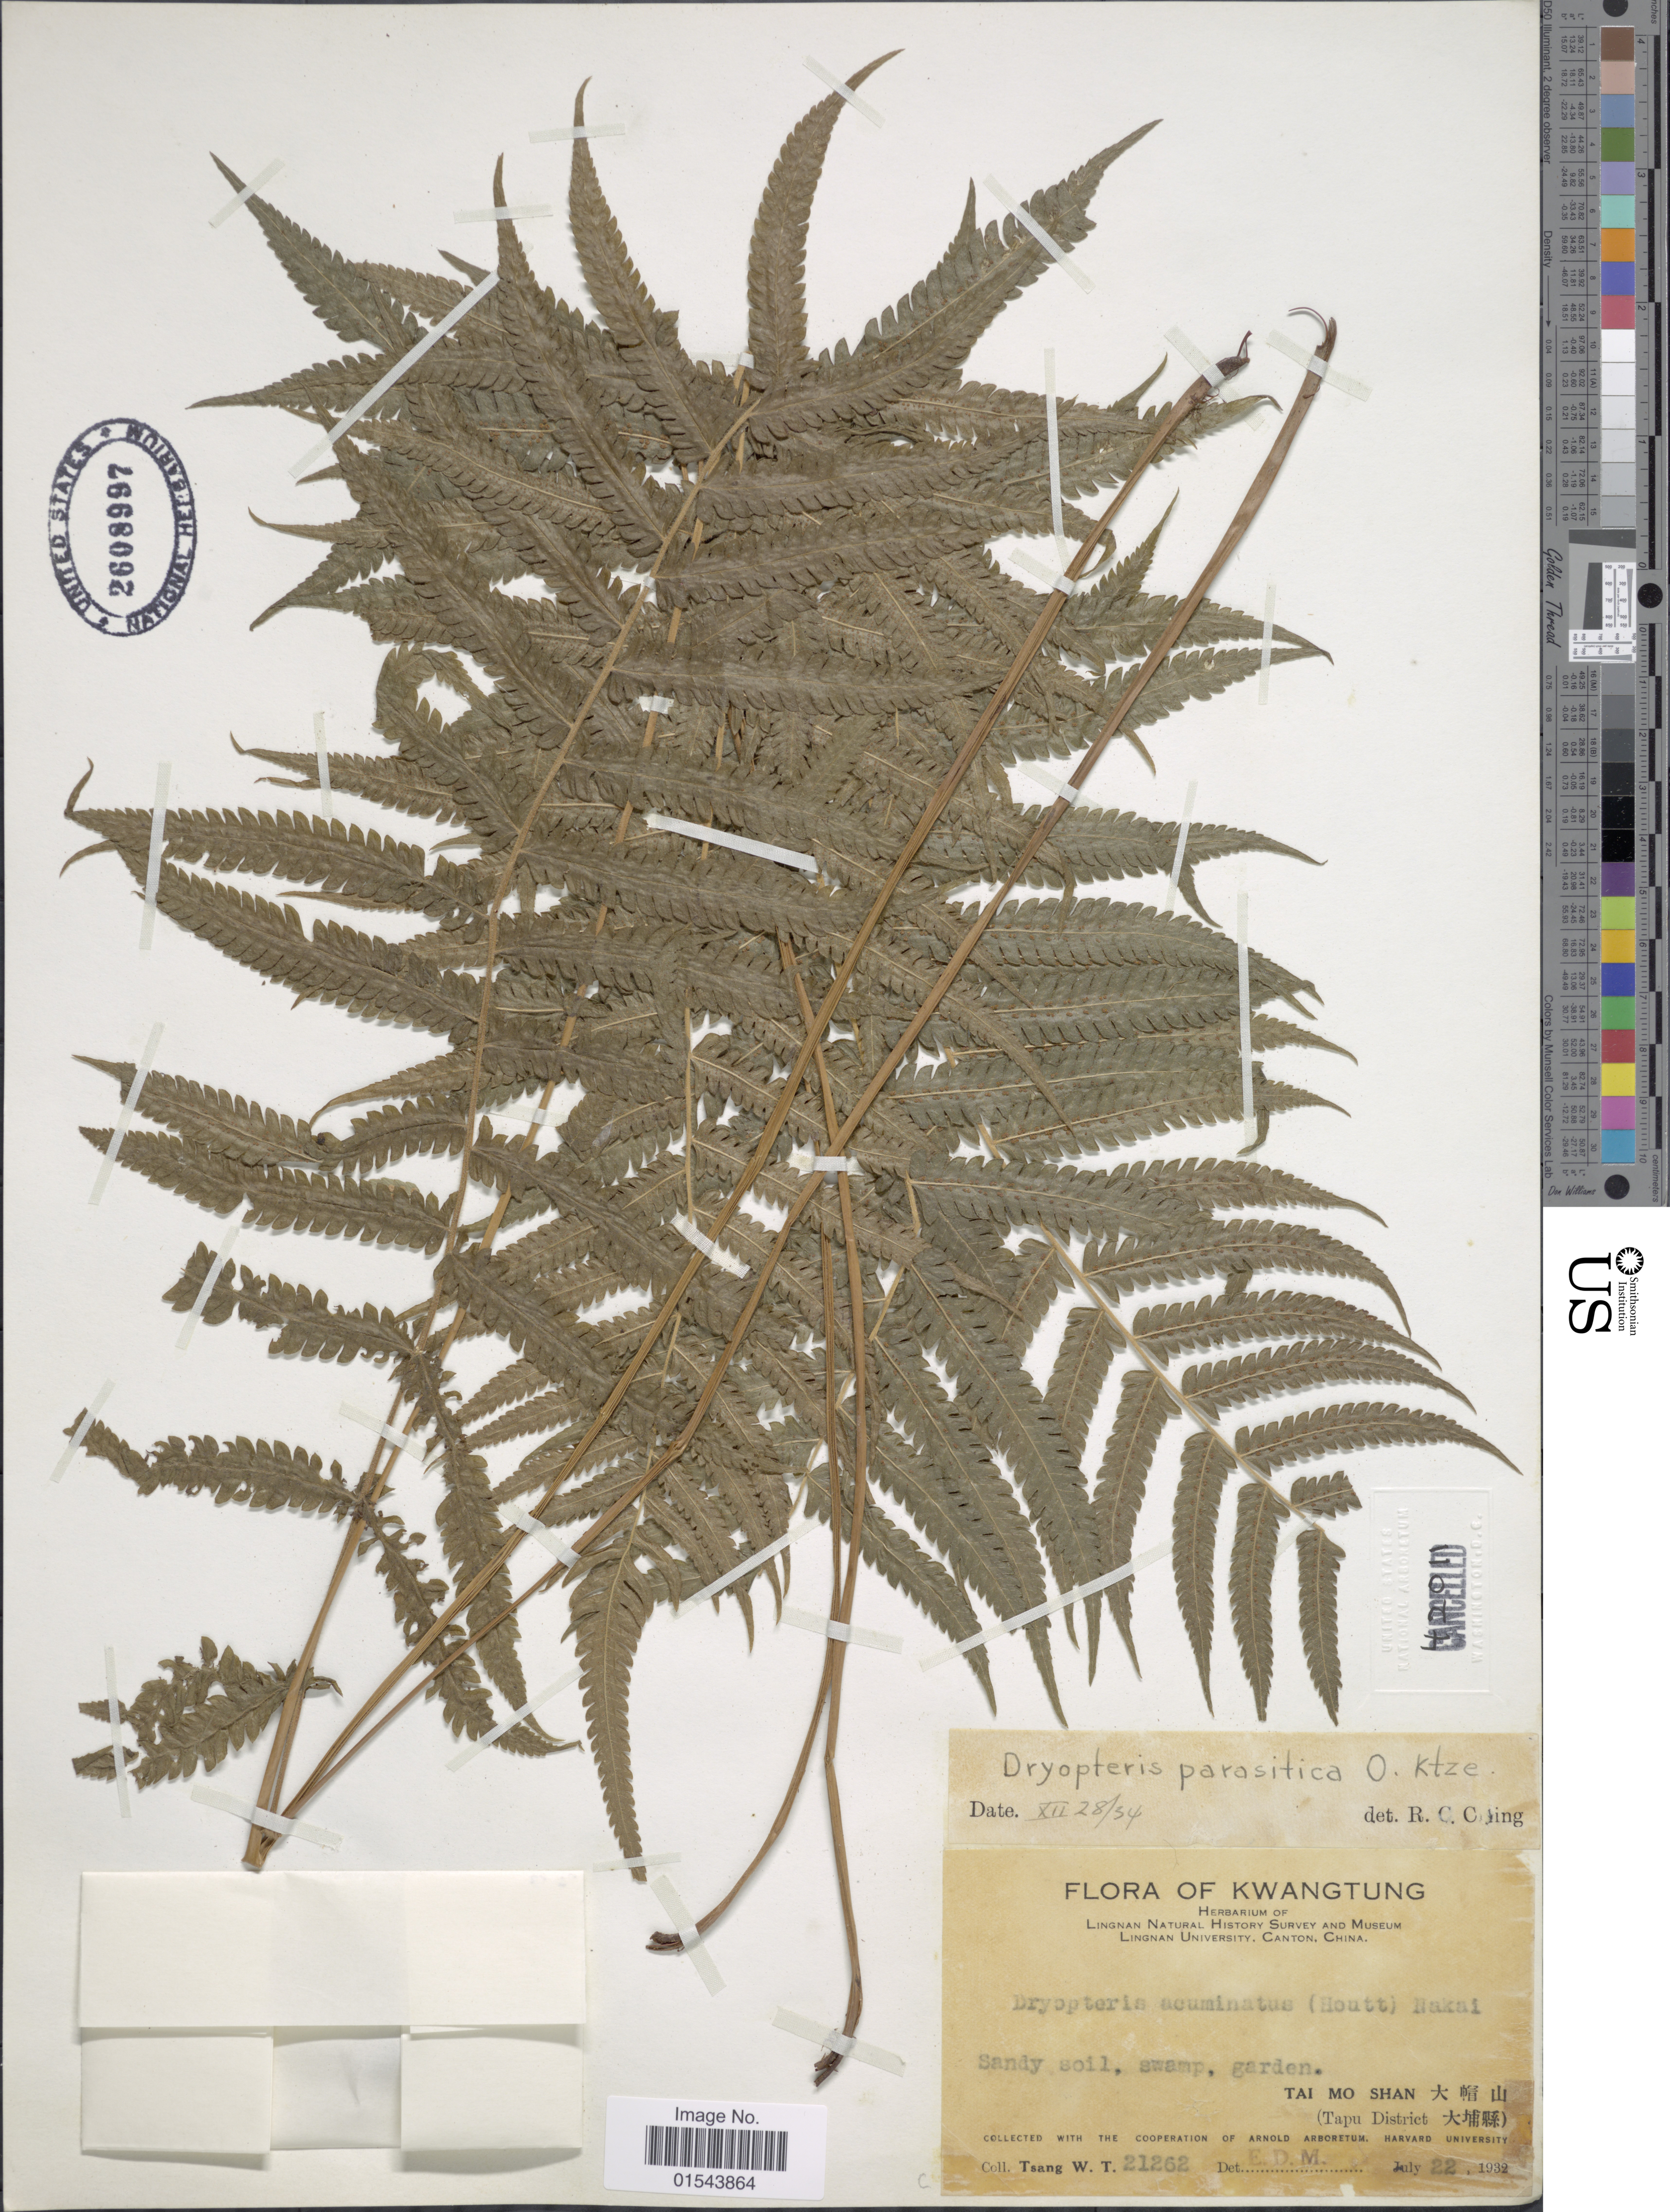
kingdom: Plantae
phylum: Tracheophyta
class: Polypodiopsida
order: Polypodiales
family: Thelypteridaceae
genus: Christella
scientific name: Christella parasitica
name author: (L.) H. Lév.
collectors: W. T. Tsang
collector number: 21262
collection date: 1932-07-22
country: China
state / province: Guangdong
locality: Kwangtung. Tai Mo Shan (Tapu District)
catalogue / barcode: US 2608997